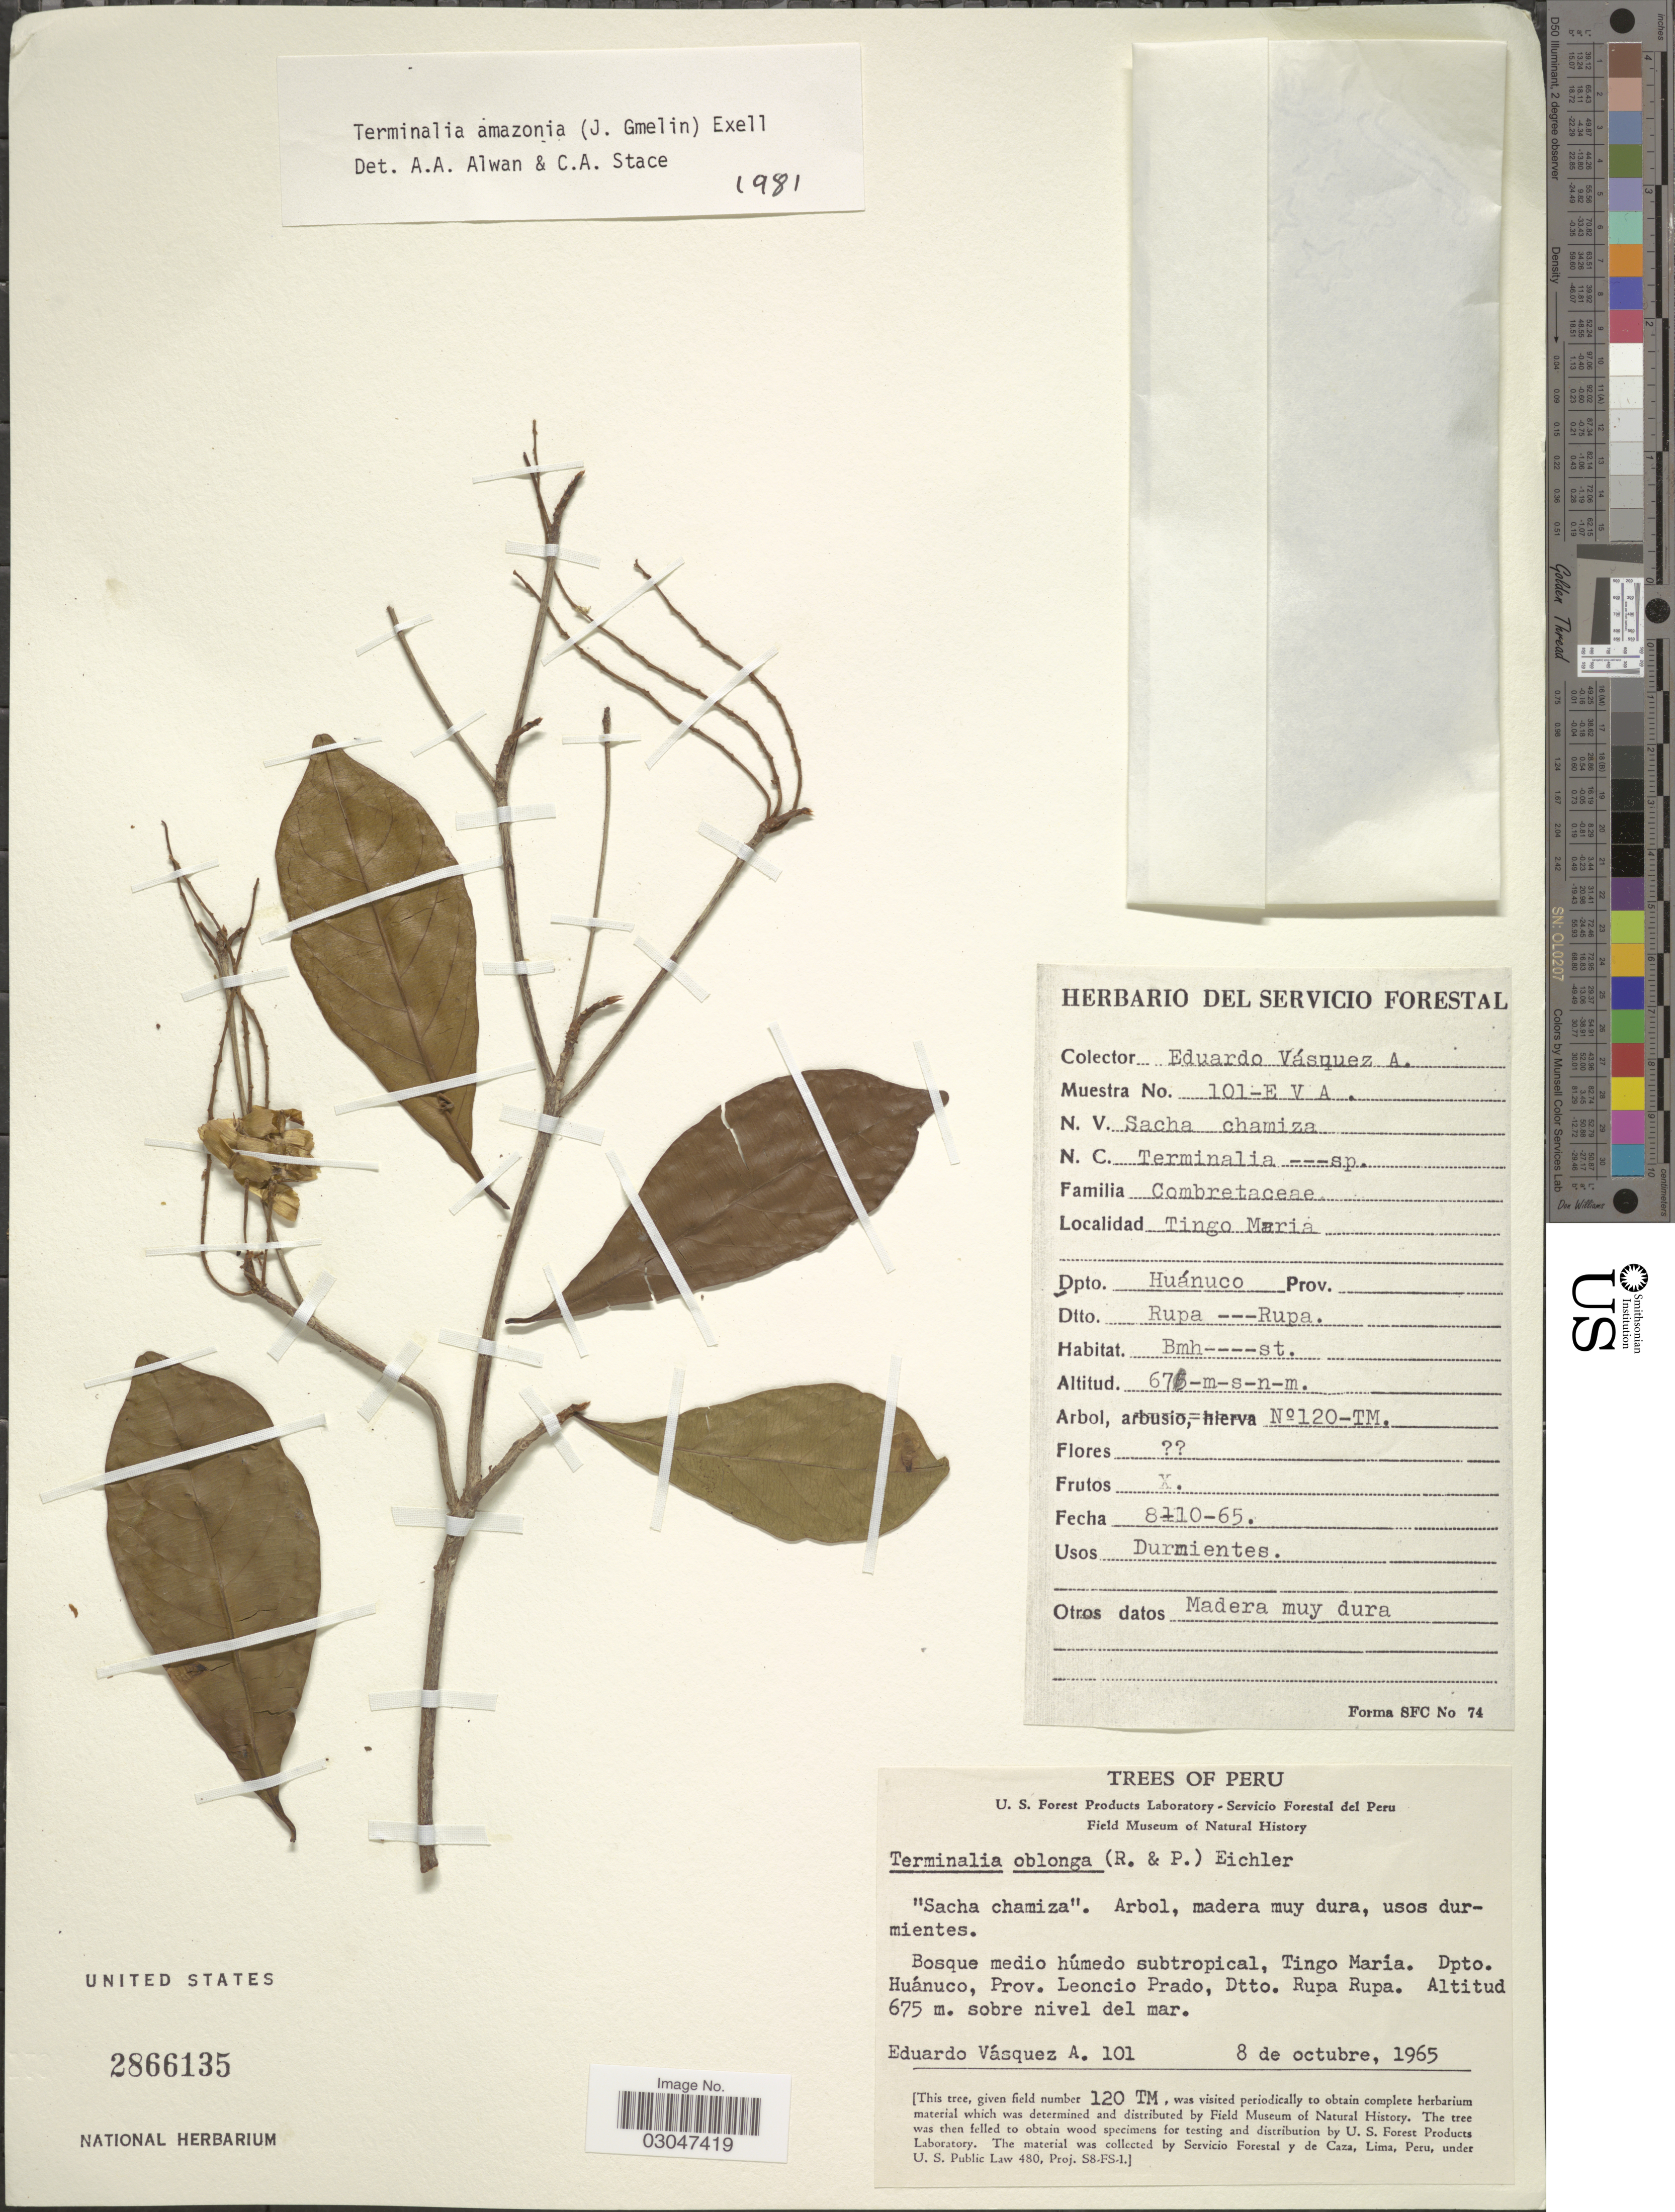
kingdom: Plantae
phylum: Tracheophyta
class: Magnoliopsida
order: Myrtales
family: Combretaceae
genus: Terminalia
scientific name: Terminalia amazonia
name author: (J.F. Gmel.) Exell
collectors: E. Vasquez A.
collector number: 101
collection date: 1965-10-08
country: Peru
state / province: Huánuco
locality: Bosque medio húmedo subtropical, Tingo María. Dpto. Huánuco, Prov. Leoncio Prado, Dtto. Rupa Rupa.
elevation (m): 675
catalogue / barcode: US 2866135